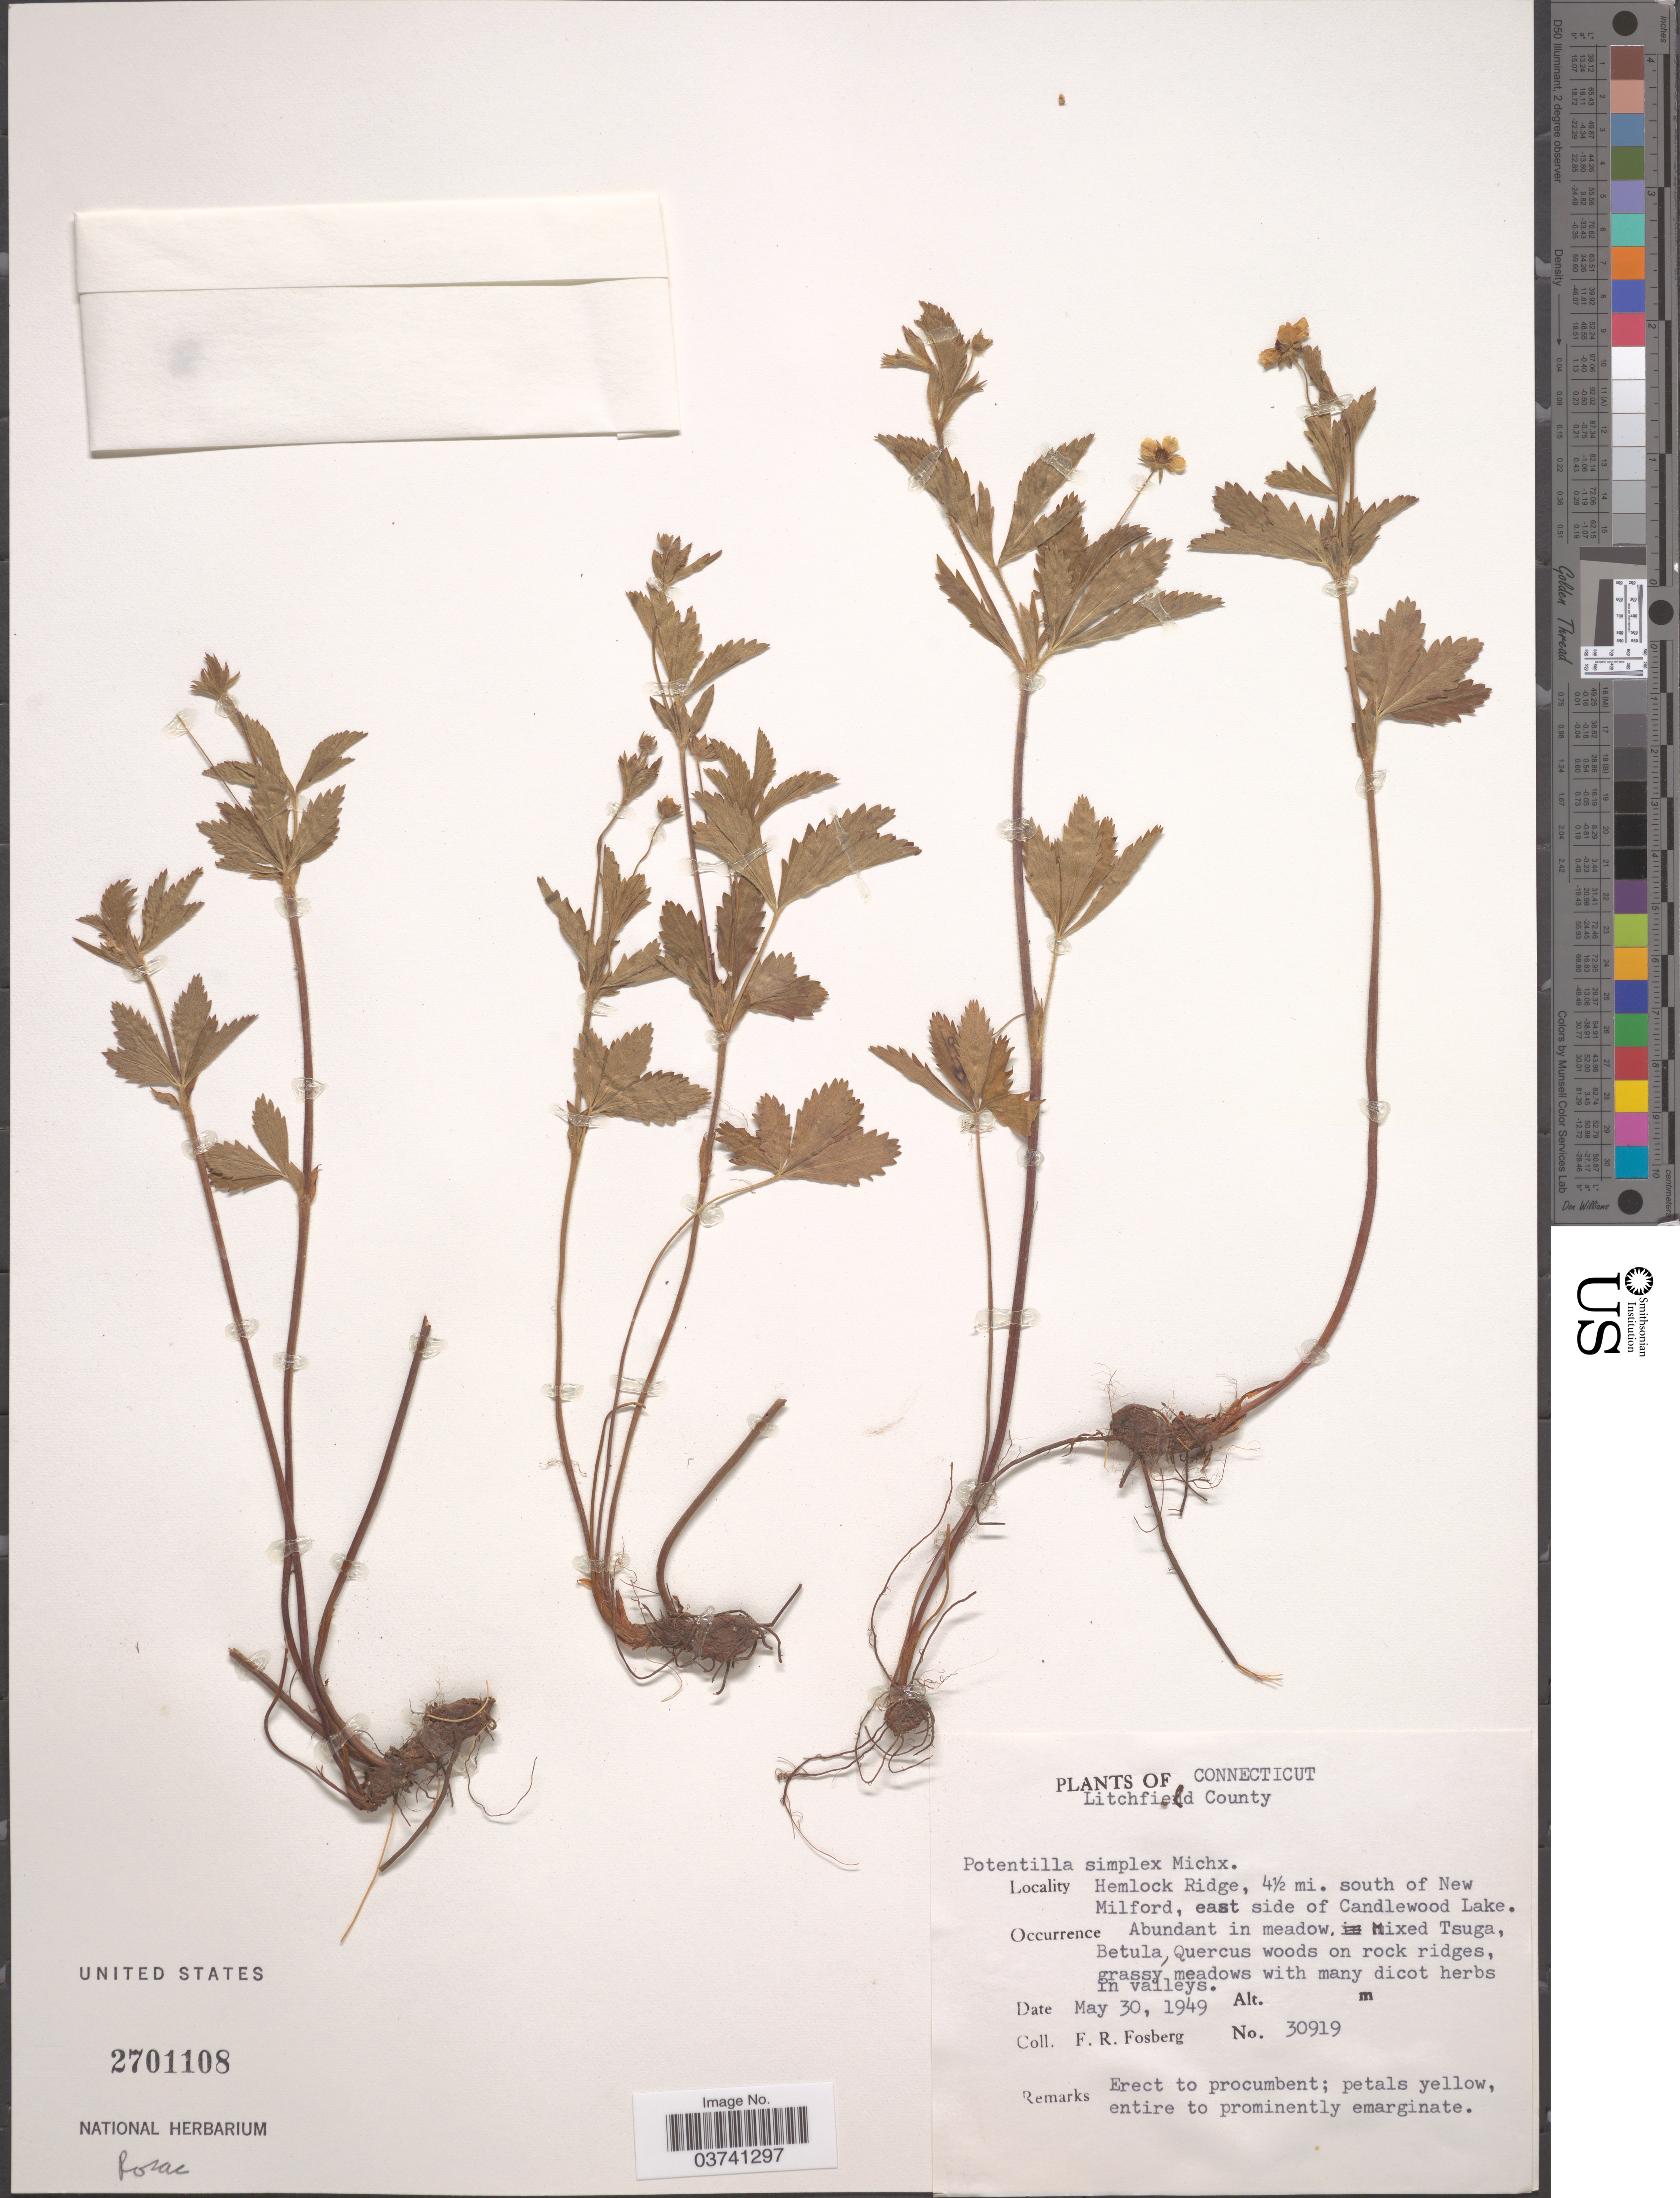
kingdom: Plantae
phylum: Tracheophyta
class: Magnoliopsida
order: Rosales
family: Rosaceae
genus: Potentilla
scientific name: Potentilla simplex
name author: Michx.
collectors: F. R. Fosberg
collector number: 30919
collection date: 1949-05-30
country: United States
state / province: Connecticut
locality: Litchfield County. Hemlock Ridge, 4½ mi. south of New Milford, east side of Candlewood Lake.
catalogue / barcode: US 2701108